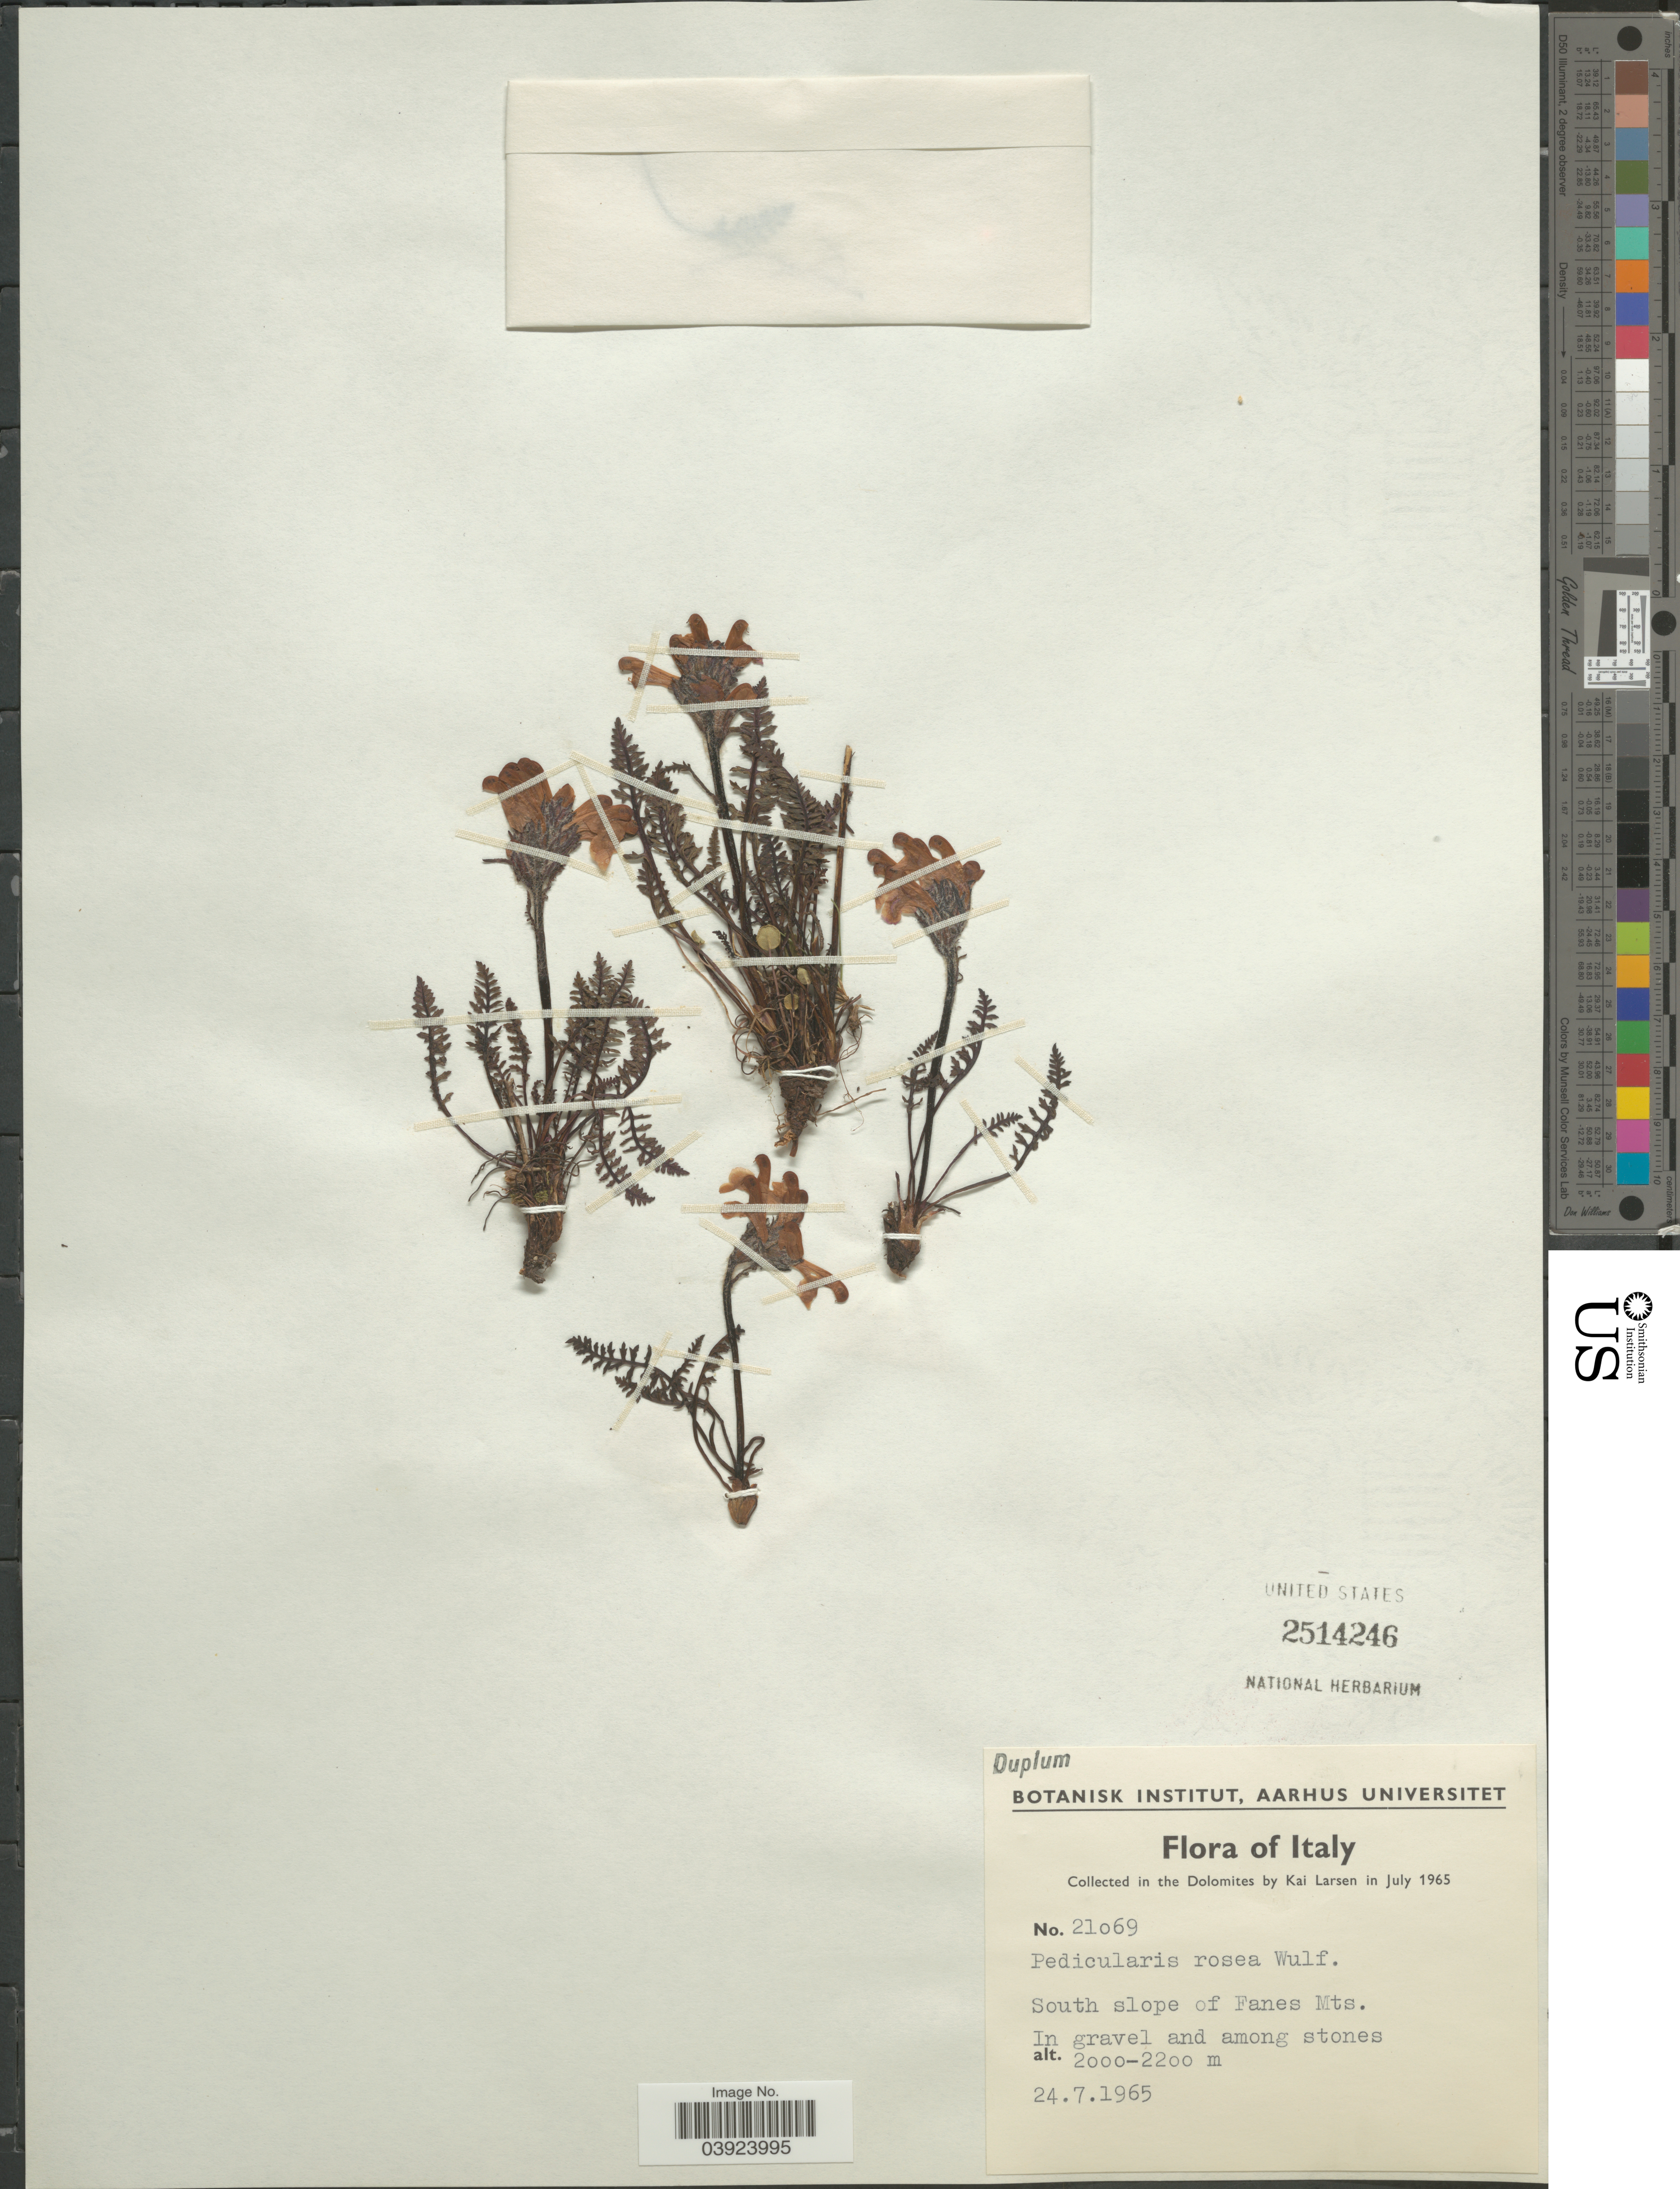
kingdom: Plantae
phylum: Tracheophyta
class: Magnoliopsida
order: Lamiales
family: Orobanchaceae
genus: Pedicularis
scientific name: Pedicularis rosea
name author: Wulfen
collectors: K. Larsen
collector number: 21069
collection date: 1965-07-24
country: Italy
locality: In the Dolomites. South slope of Fanes Mts.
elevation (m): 2000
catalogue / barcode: US 2514246